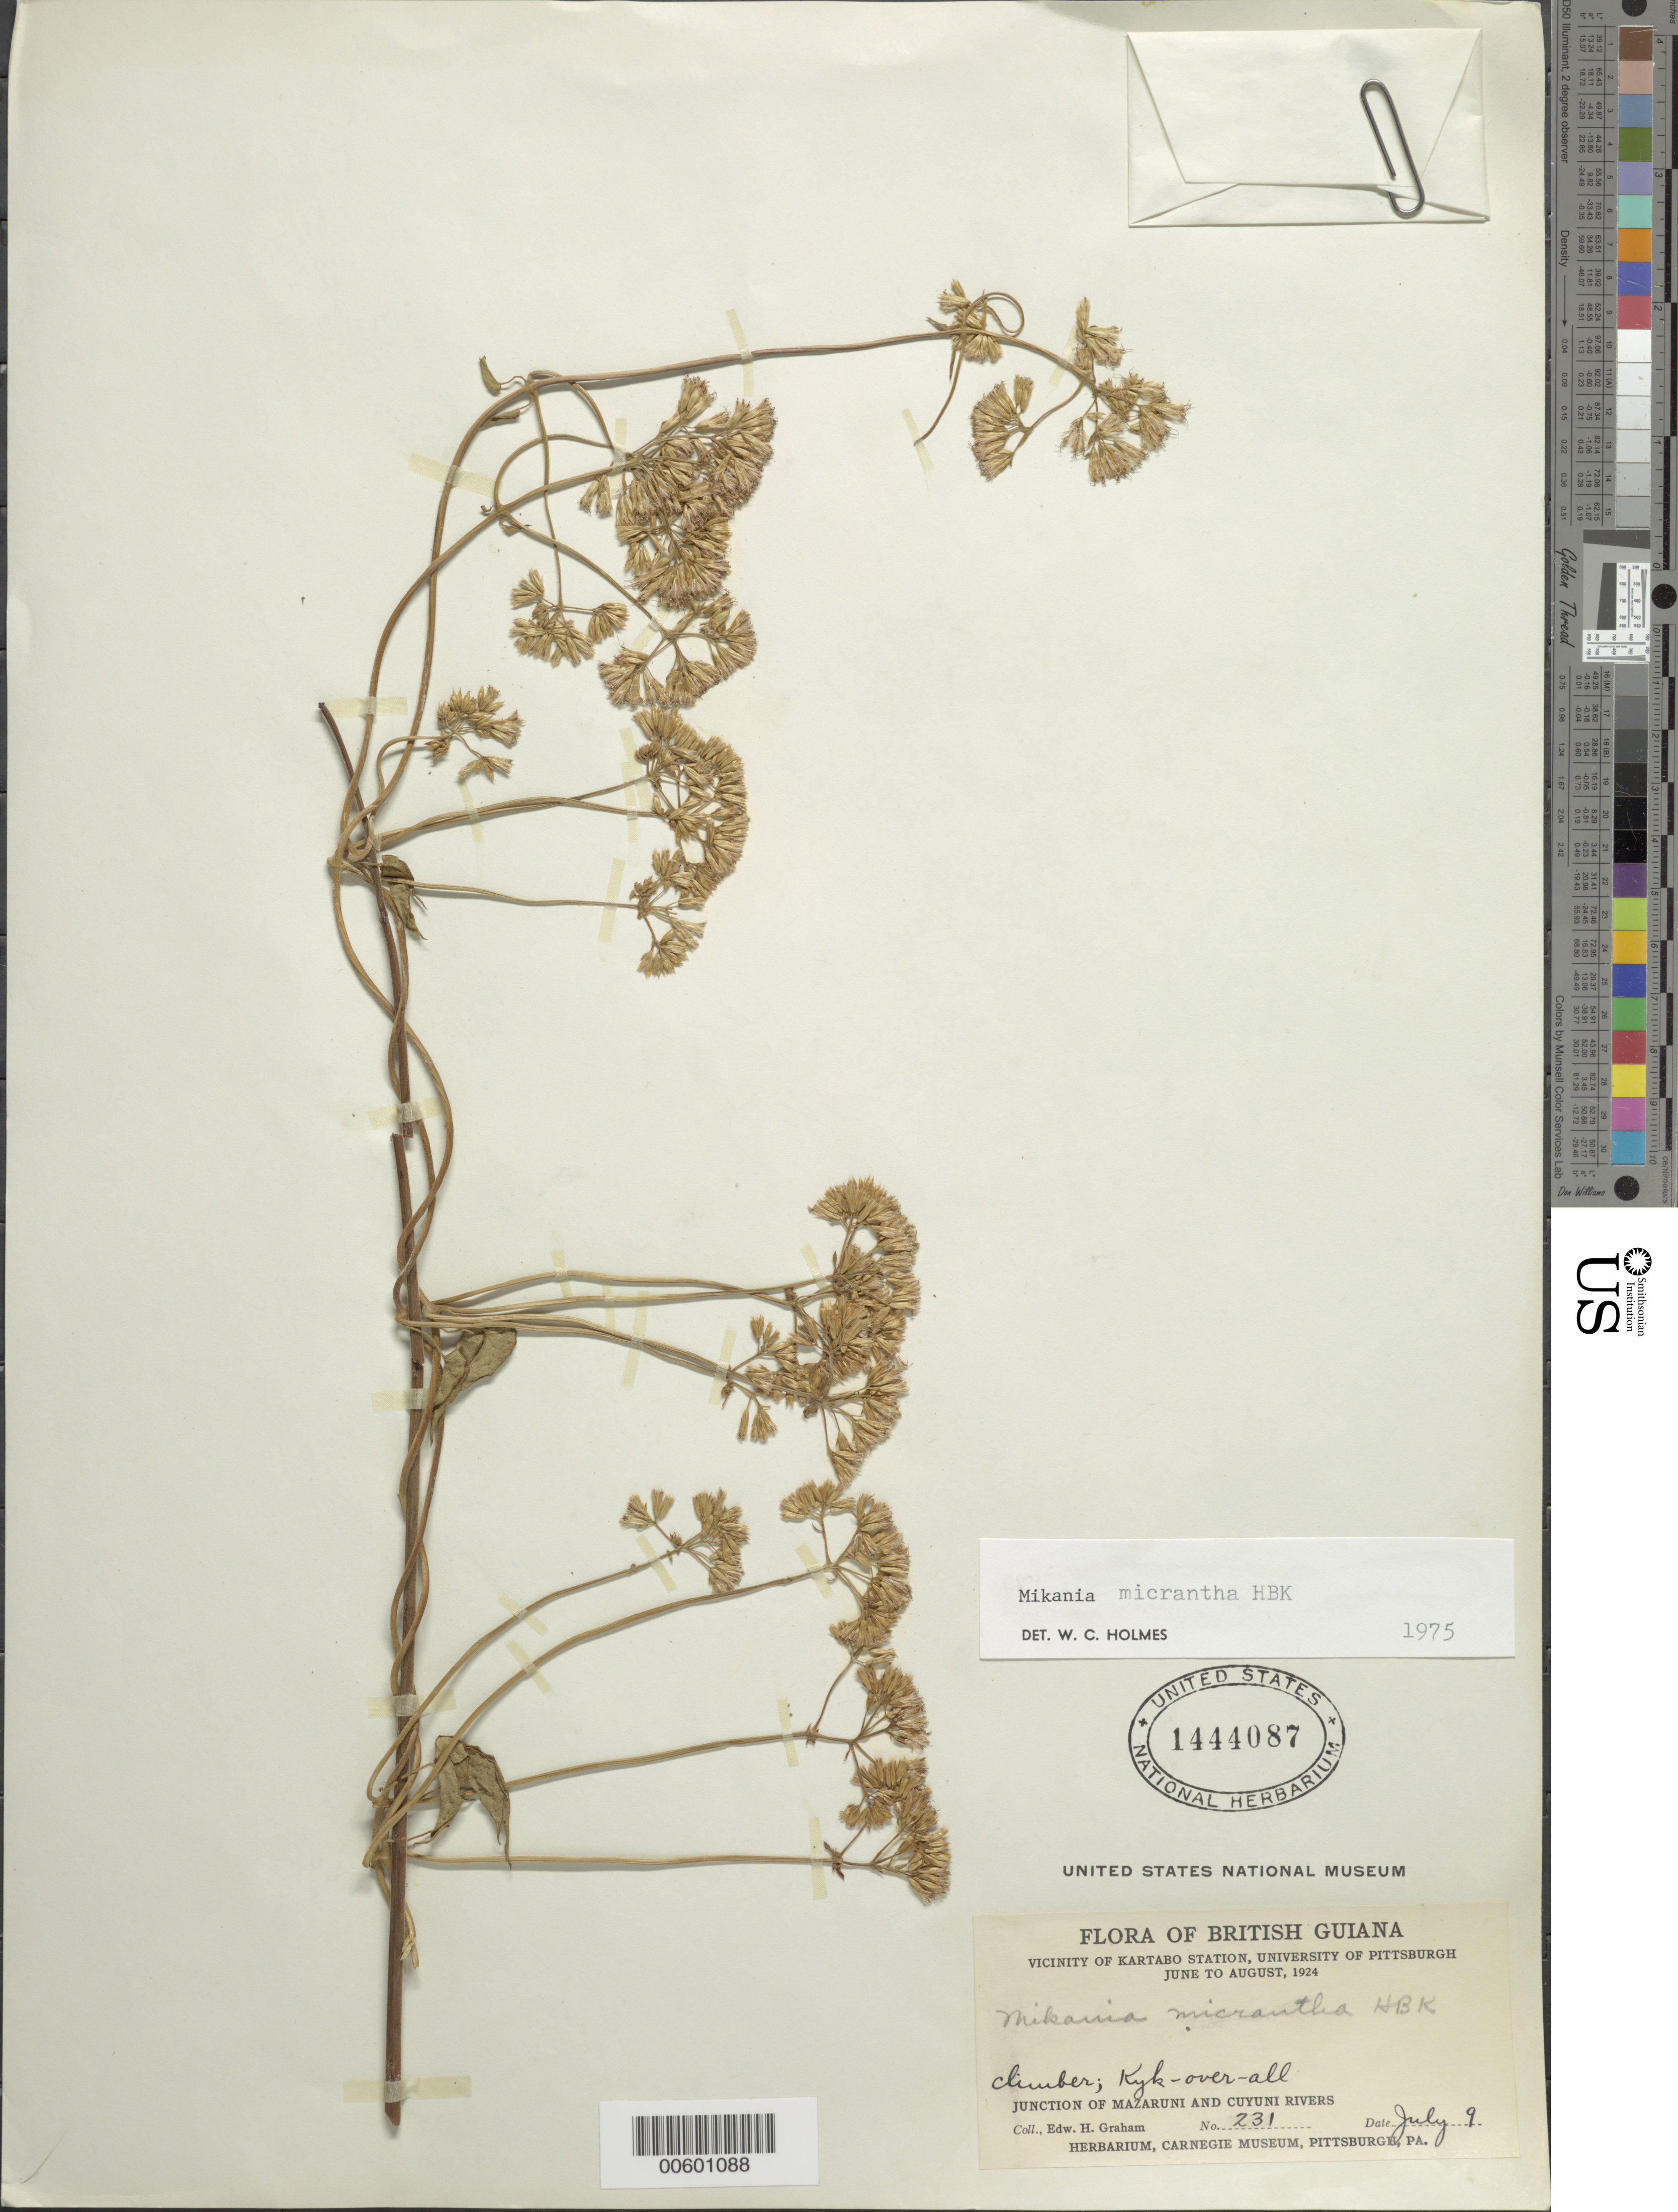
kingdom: Plantae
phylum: Tracheophyta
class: Magnoliopsida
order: Asterales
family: Asteraceae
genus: Mikania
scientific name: Mikania micrantha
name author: Kunth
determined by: Holmes, W. C.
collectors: E. H. Graham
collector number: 231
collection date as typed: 9-Jul-24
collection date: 1924-07-09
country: Guyana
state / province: Cuyuni-Mazaruni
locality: Kyk over al, Kartabo Station, vic., junction of Mazaruni & Cuyuni rivers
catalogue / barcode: US 1444087